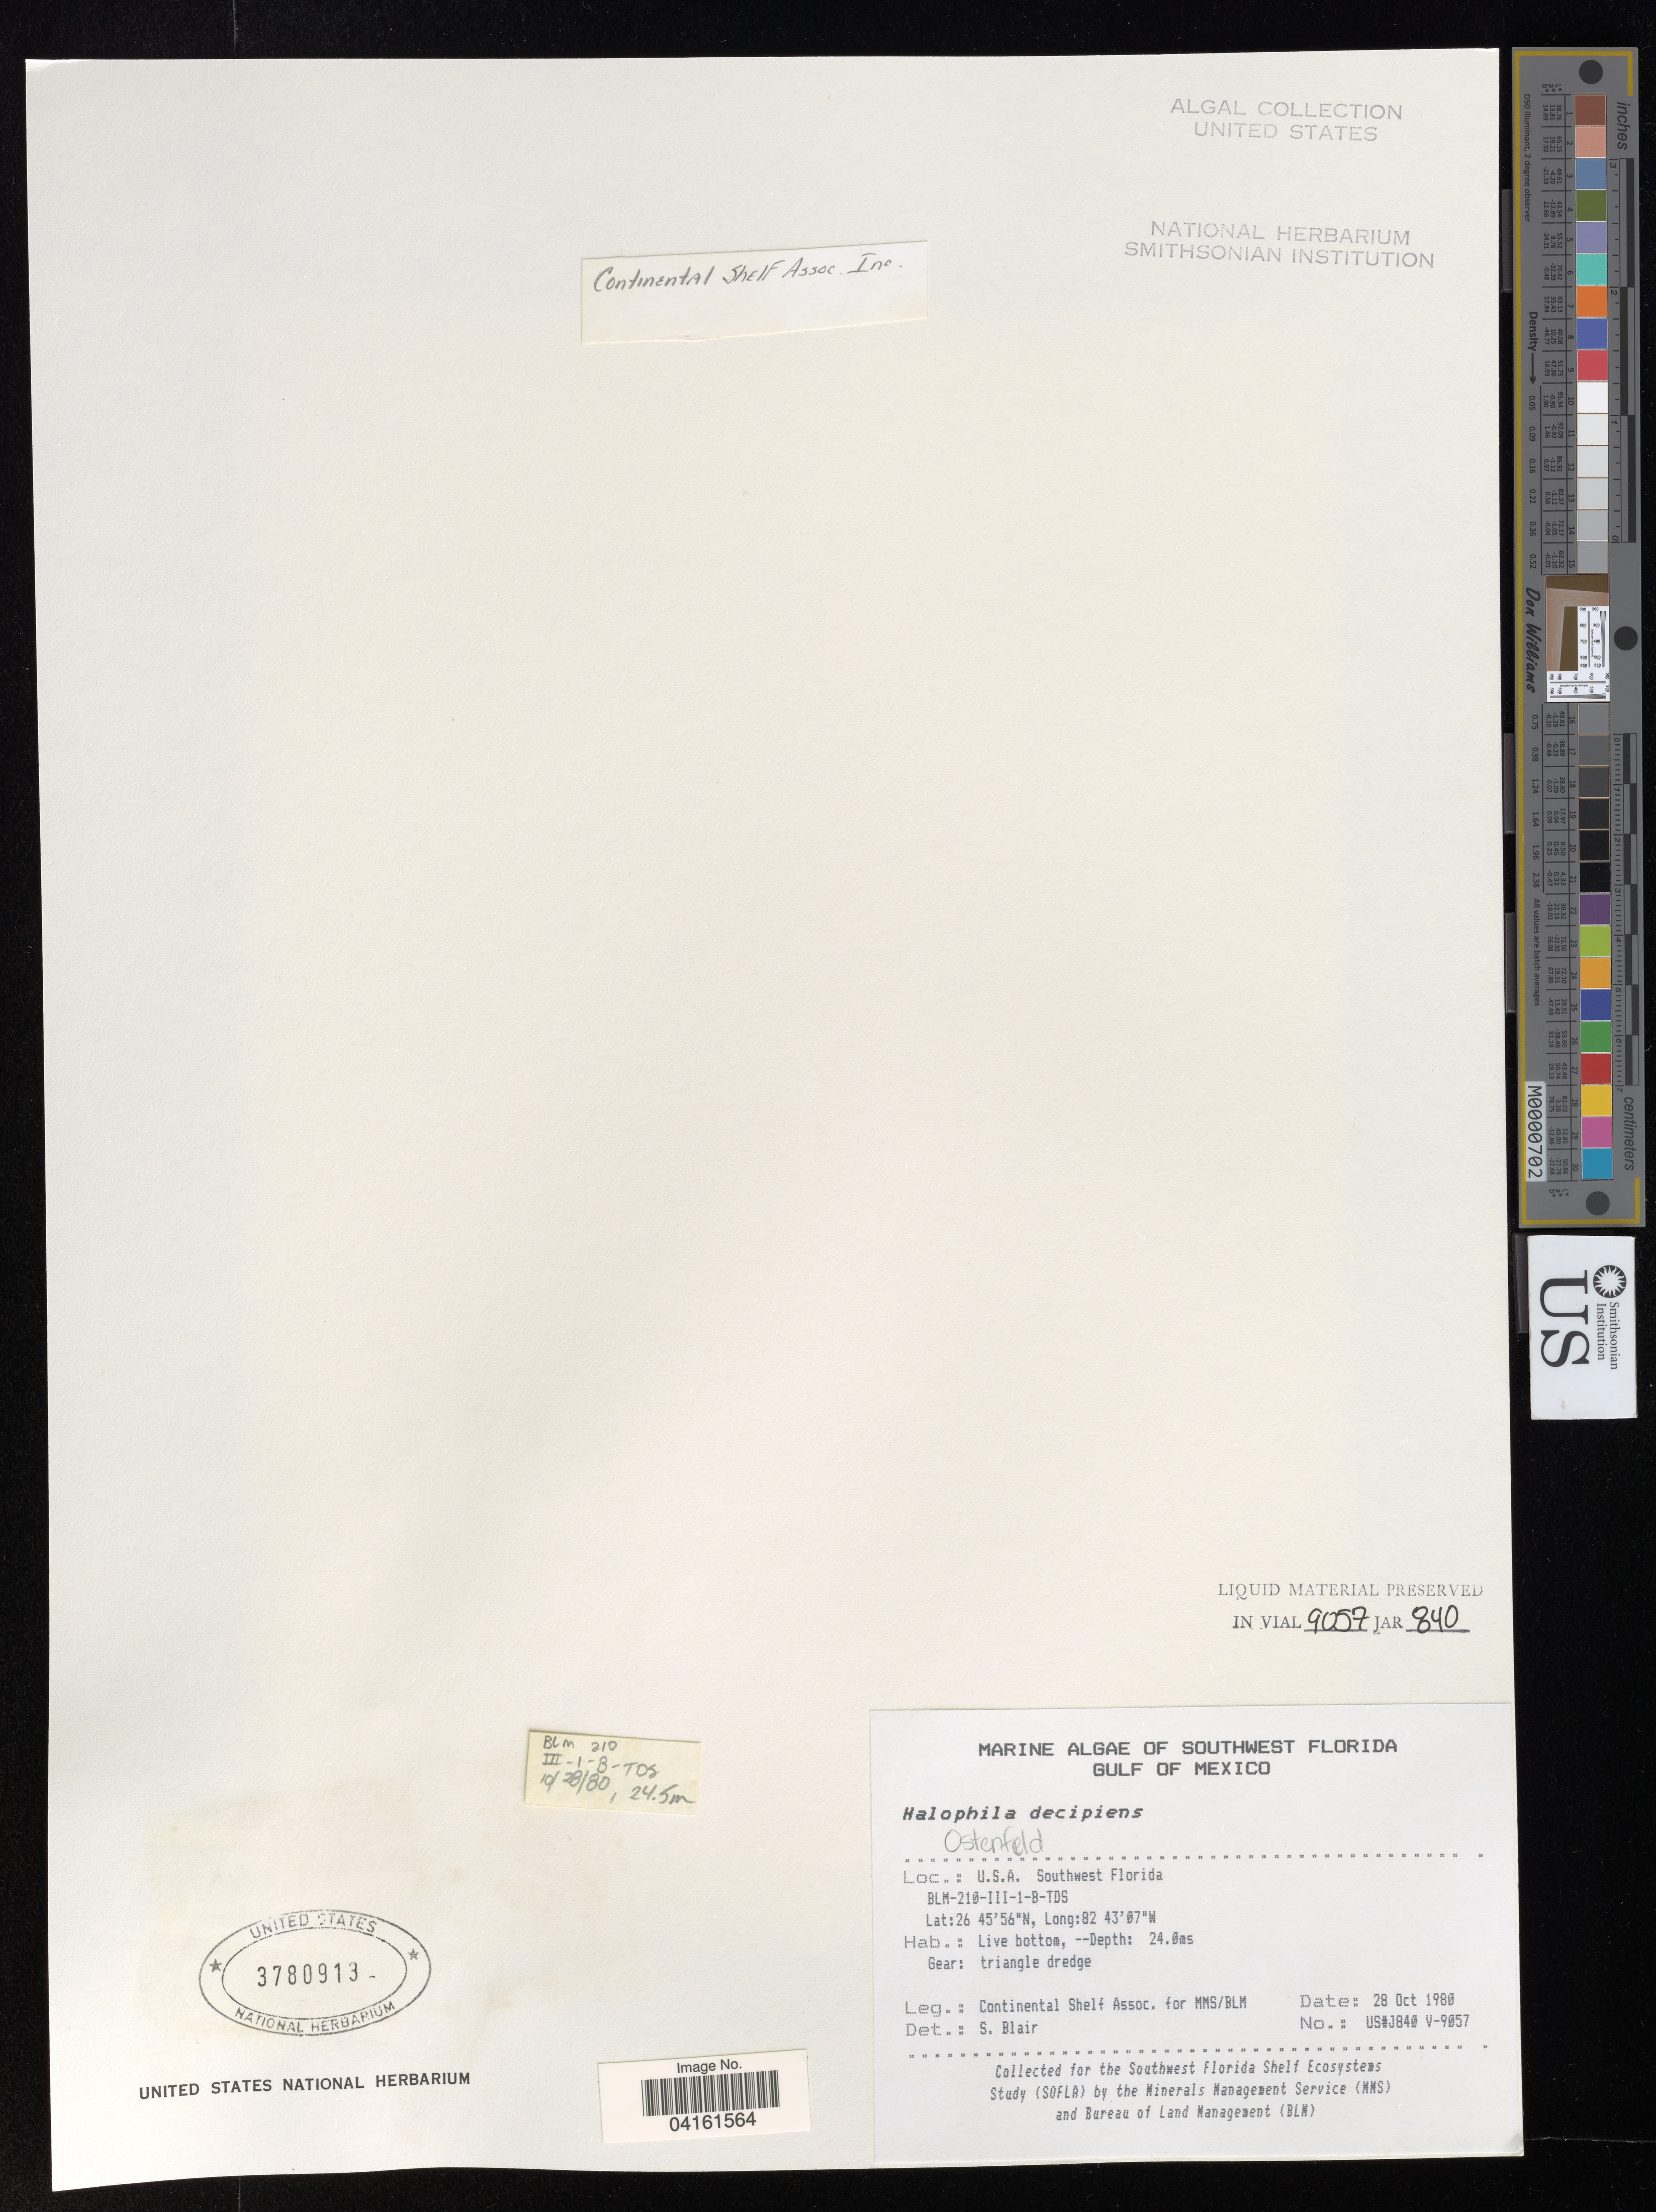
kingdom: Plantae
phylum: Tracheophyta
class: Liliopsida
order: Alismatales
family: Hydrocharitaceae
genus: Halophila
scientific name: Halophila decipiens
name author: Ostenf.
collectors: Continental Shelf Associates for the MMS/BLM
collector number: US#J840 V-9057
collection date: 1980-10-28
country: United States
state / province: Florida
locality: Southwest Florida. Gulf of Mexico. Ostenfeld.? BLM-210-III-1-B-TDS.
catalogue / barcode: US 3780913